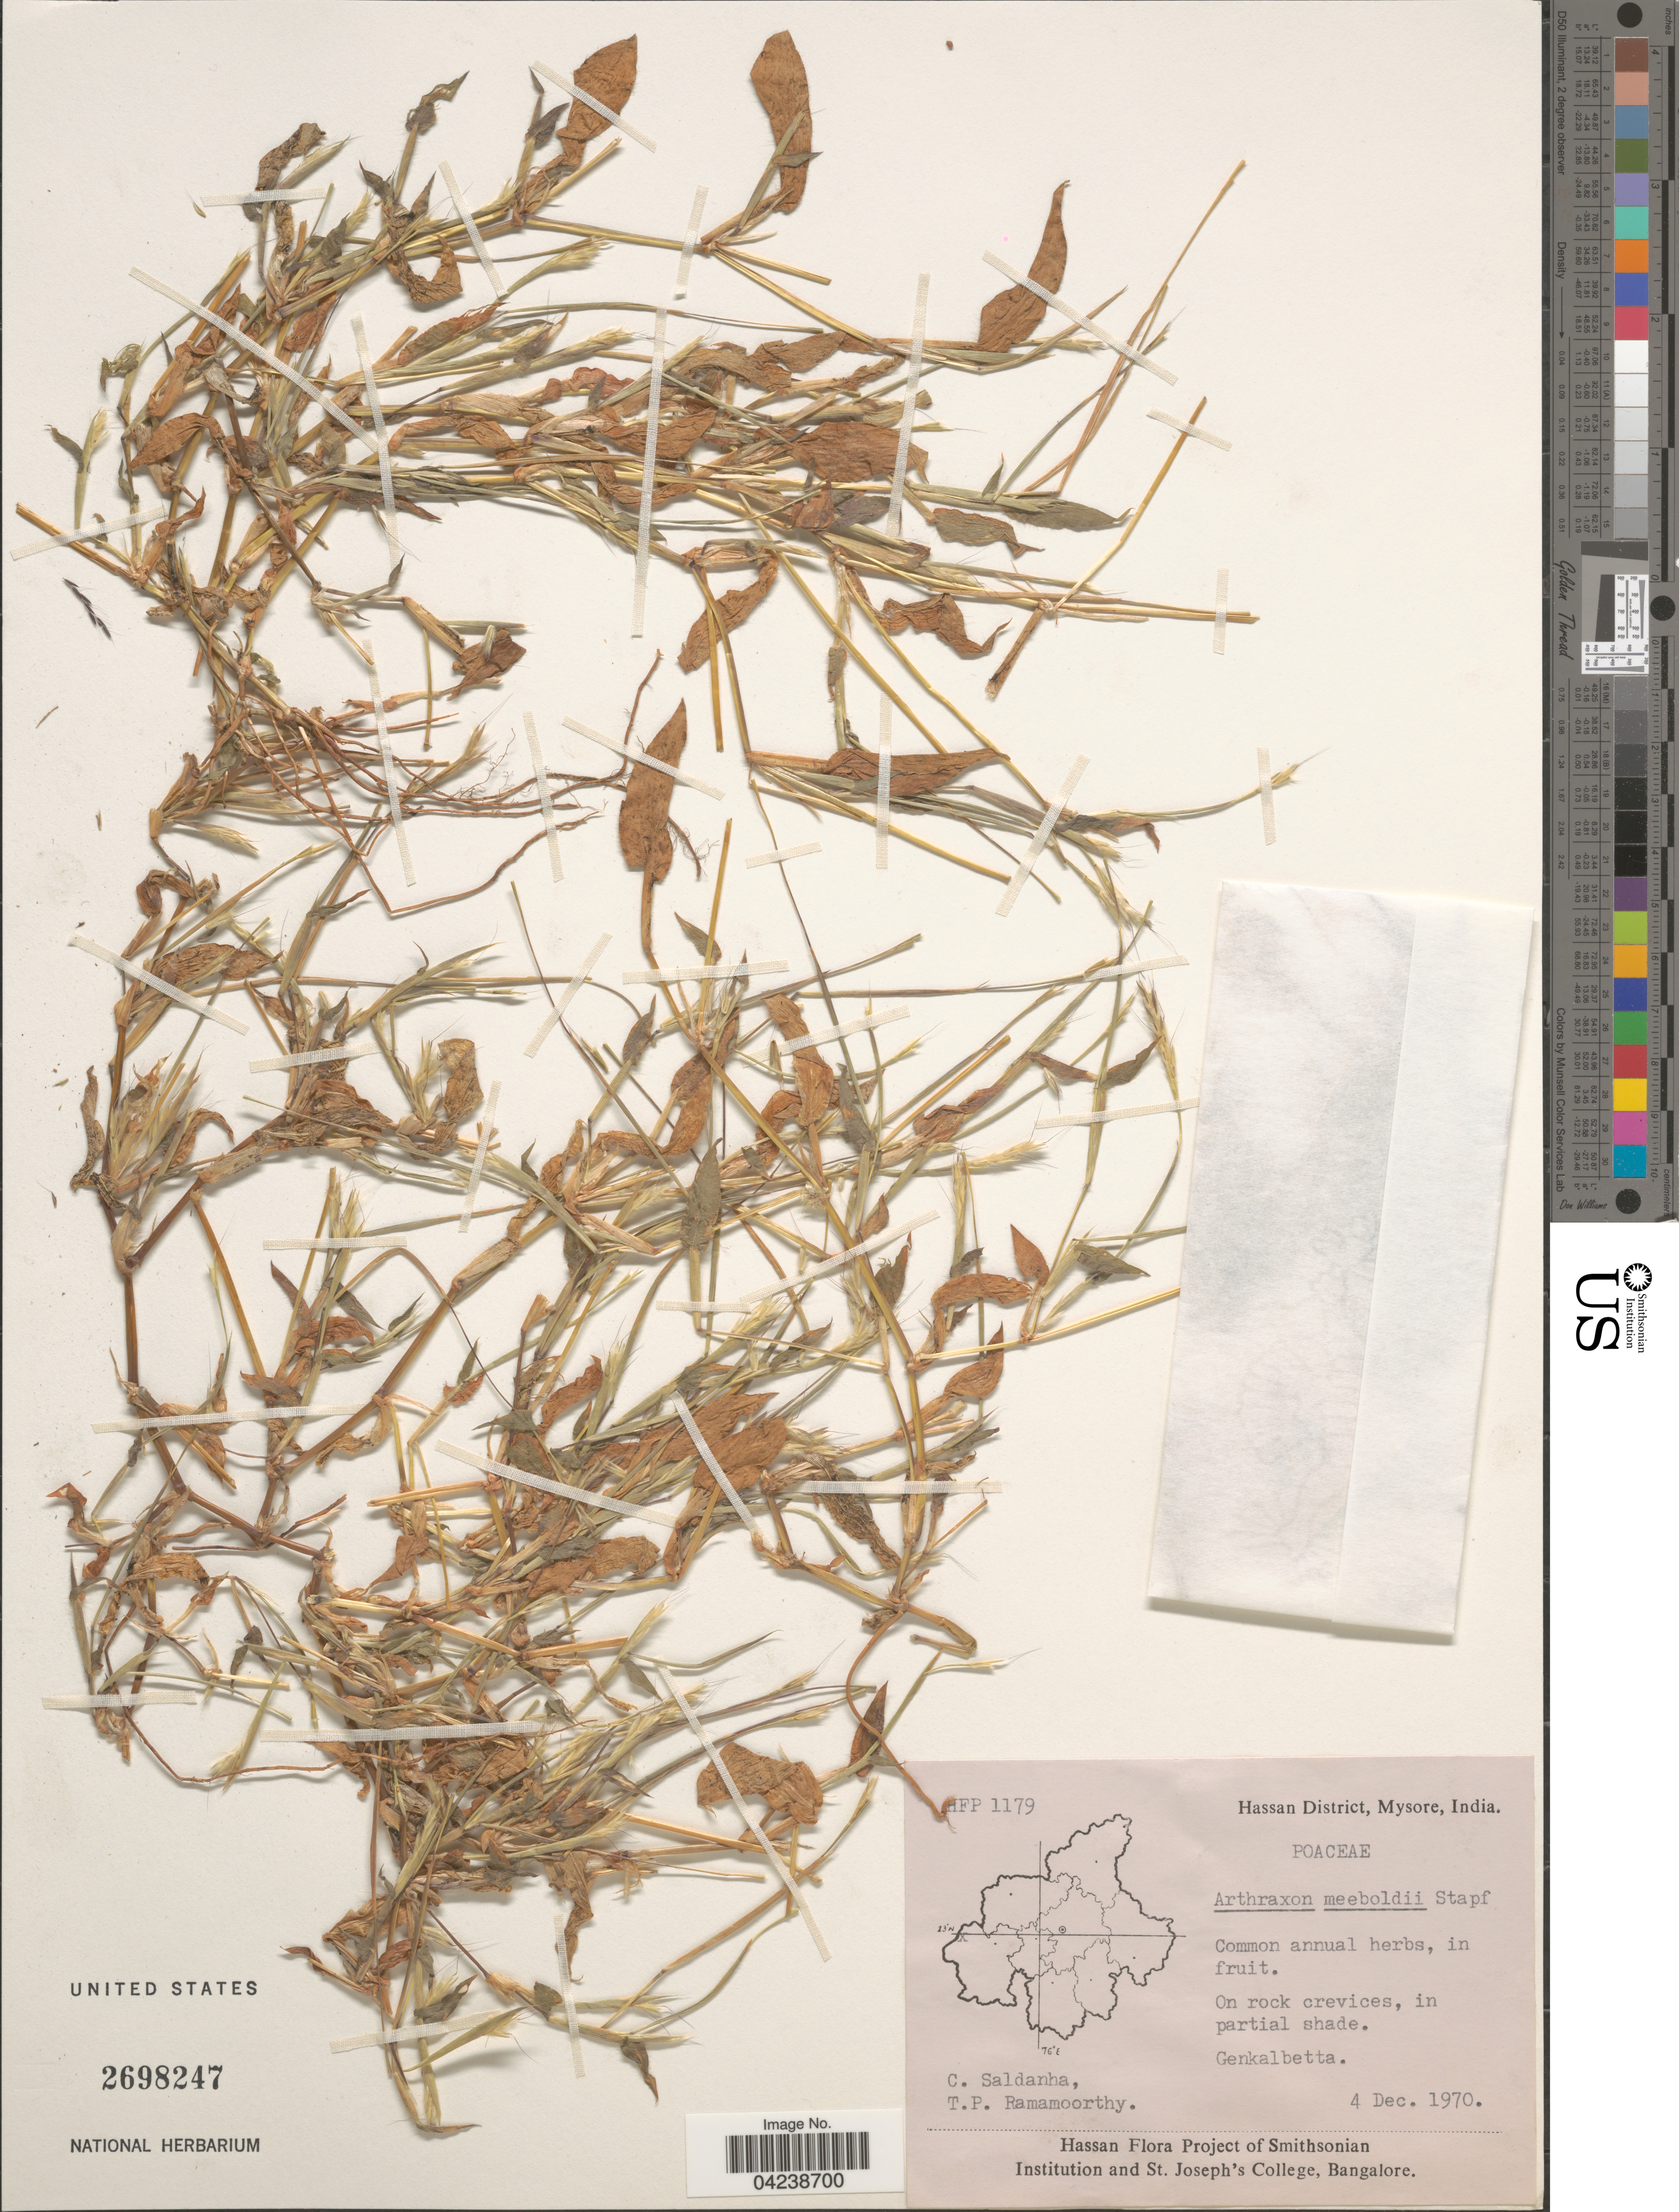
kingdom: Plantae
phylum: Tracheophyta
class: Liliopsida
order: Poales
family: Poaceae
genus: Arthraxon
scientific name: Arthraxon meeboldii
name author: Stapf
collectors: C. Saldanha & T. P. Ramamoorthy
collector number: HFP 1179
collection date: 1970-12-04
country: India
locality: Hassan District, Mysore. Genkalbetta.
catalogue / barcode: US 2698247